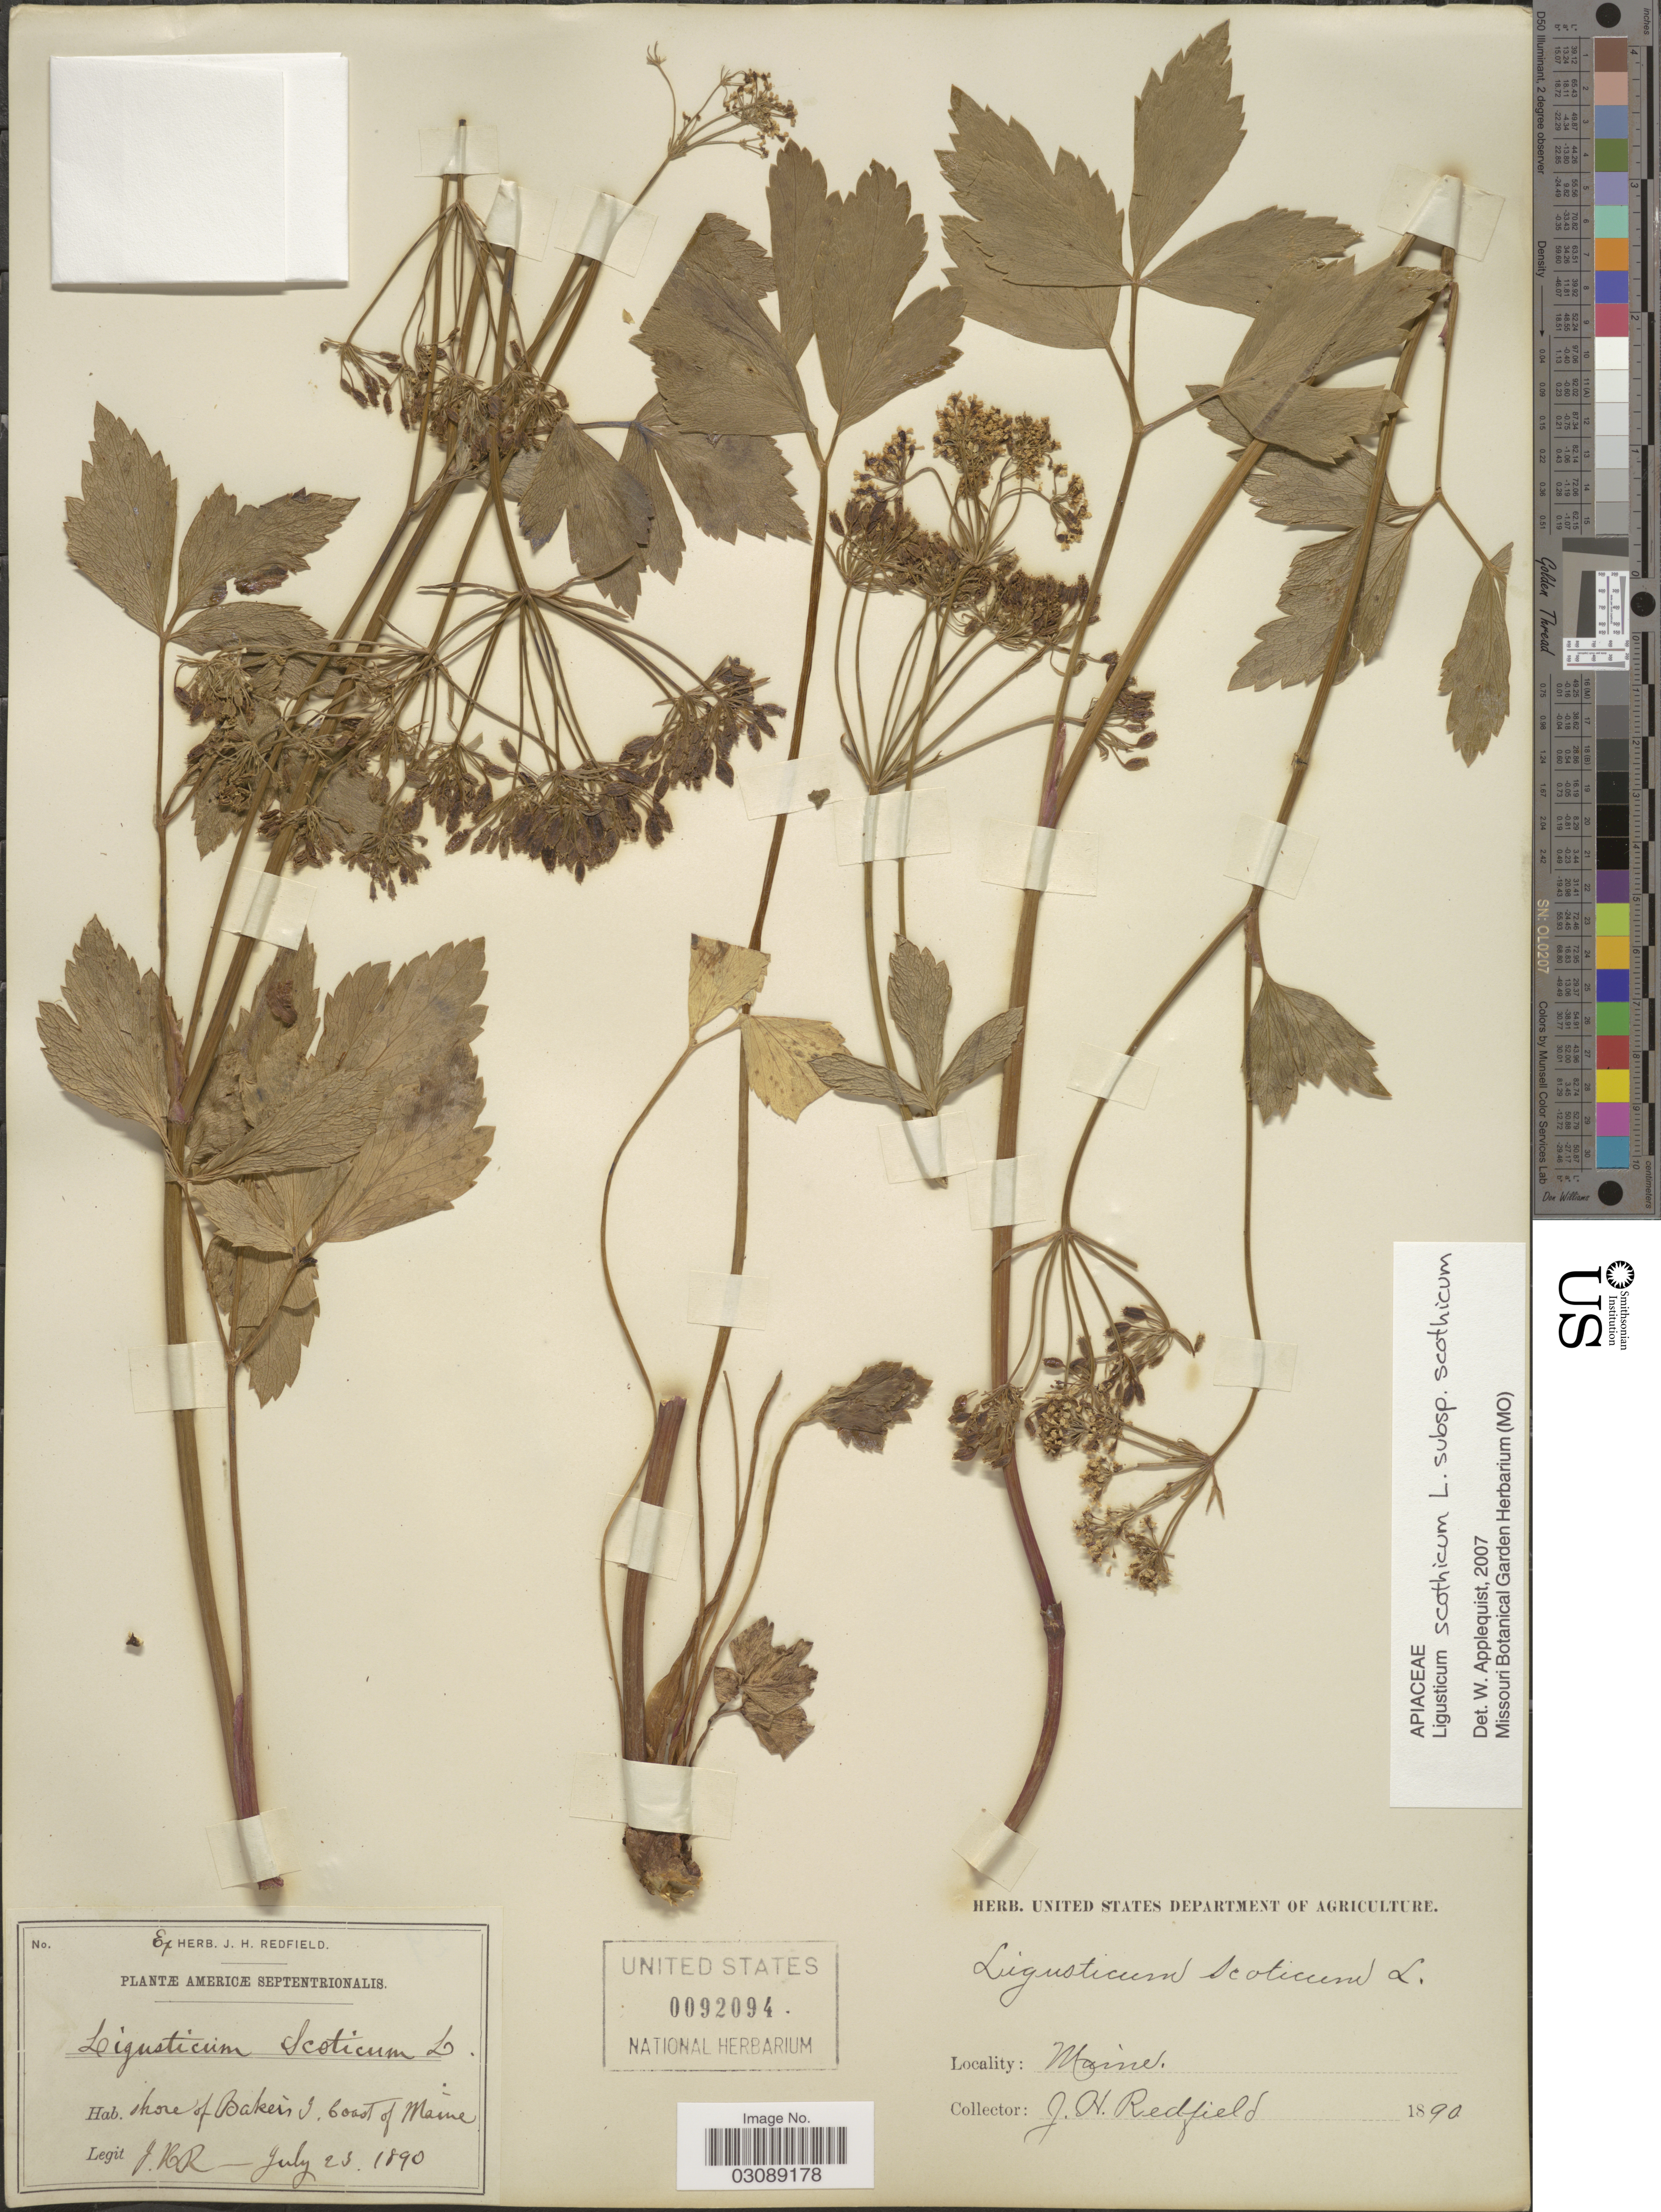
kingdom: Plantae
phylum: Tracheophyta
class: Magnoliopsida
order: Apiales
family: Apiaceae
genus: Ligusticum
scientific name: Ligusticum scoticum subsp. scoticum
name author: L.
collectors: J. Redfield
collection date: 1890-07-23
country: United States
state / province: Maine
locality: Shore of Bakers I. Coast of Maine.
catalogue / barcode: US 92094